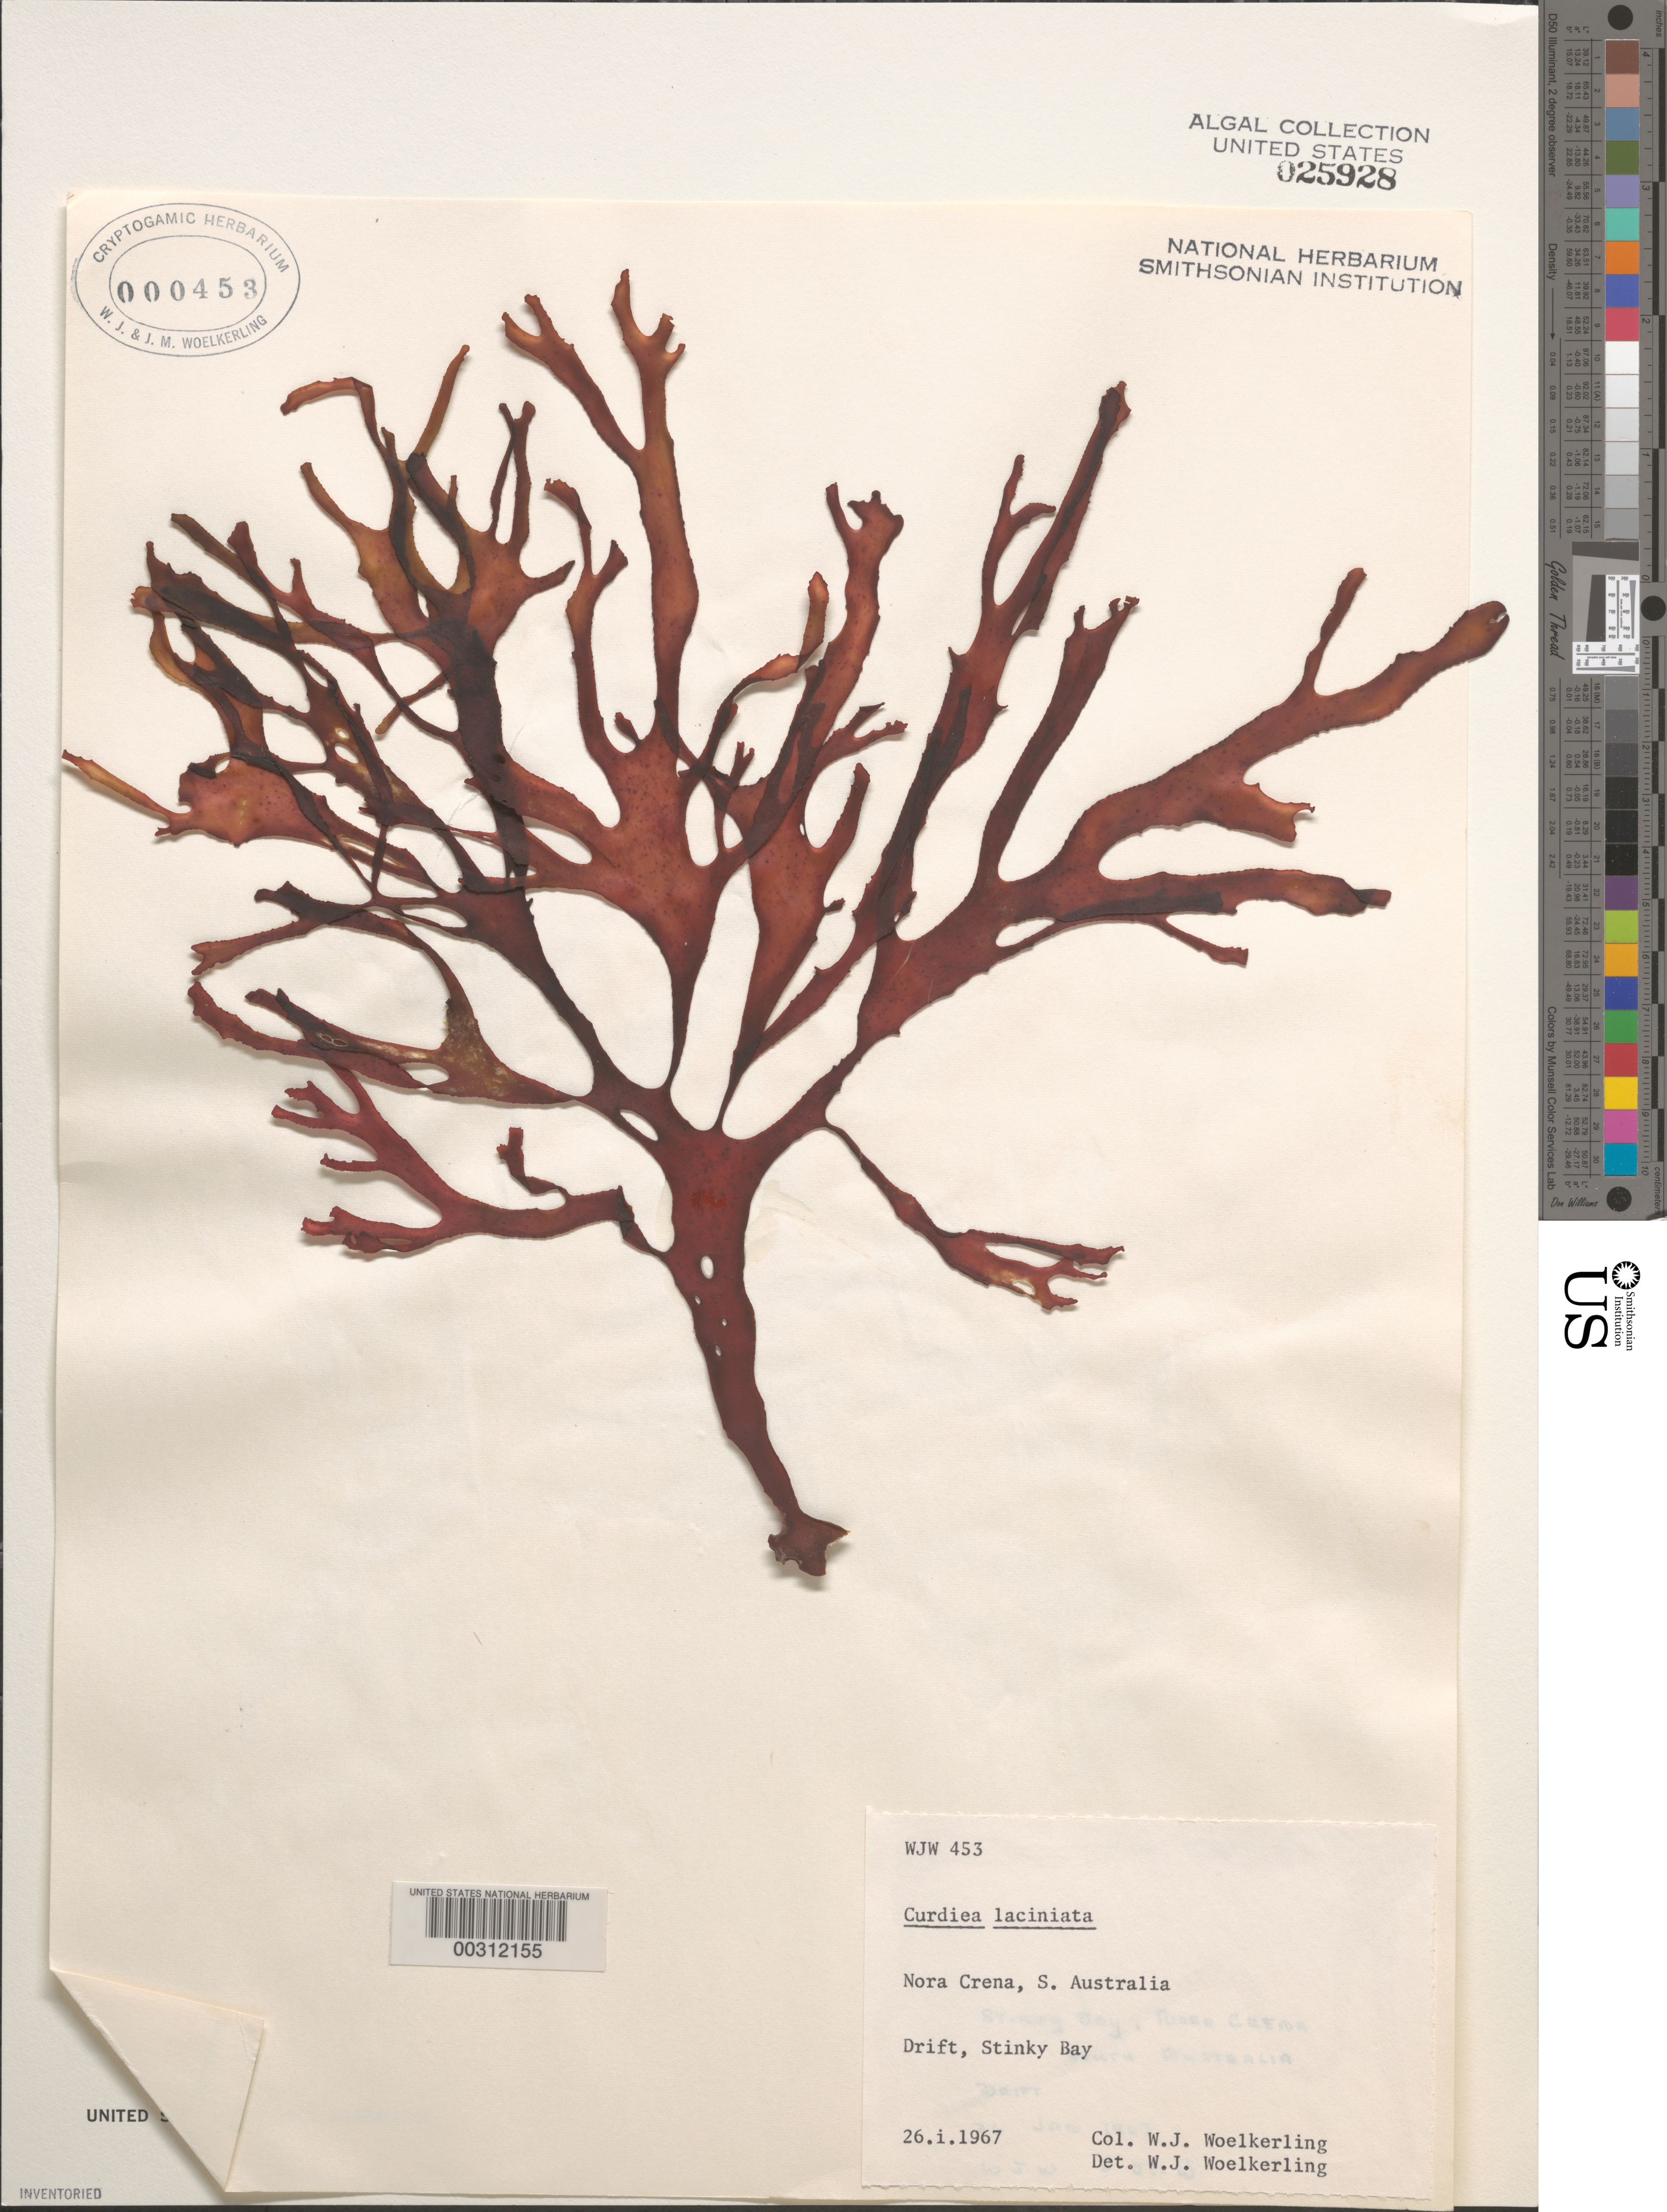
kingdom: Plantae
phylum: Rhodophyta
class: Florideophyceae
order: Gracilariales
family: Gracilariaceae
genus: Curdiea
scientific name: Curdiea angustata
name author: (Sonder) A.J.K. Millar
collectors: W. Woelkerling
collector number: WJW 453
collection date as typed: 26 Jan 1967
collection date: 1967-01-26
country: Australia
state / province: South Australia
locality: Stinky bay, nora creina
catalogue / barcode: US 25928